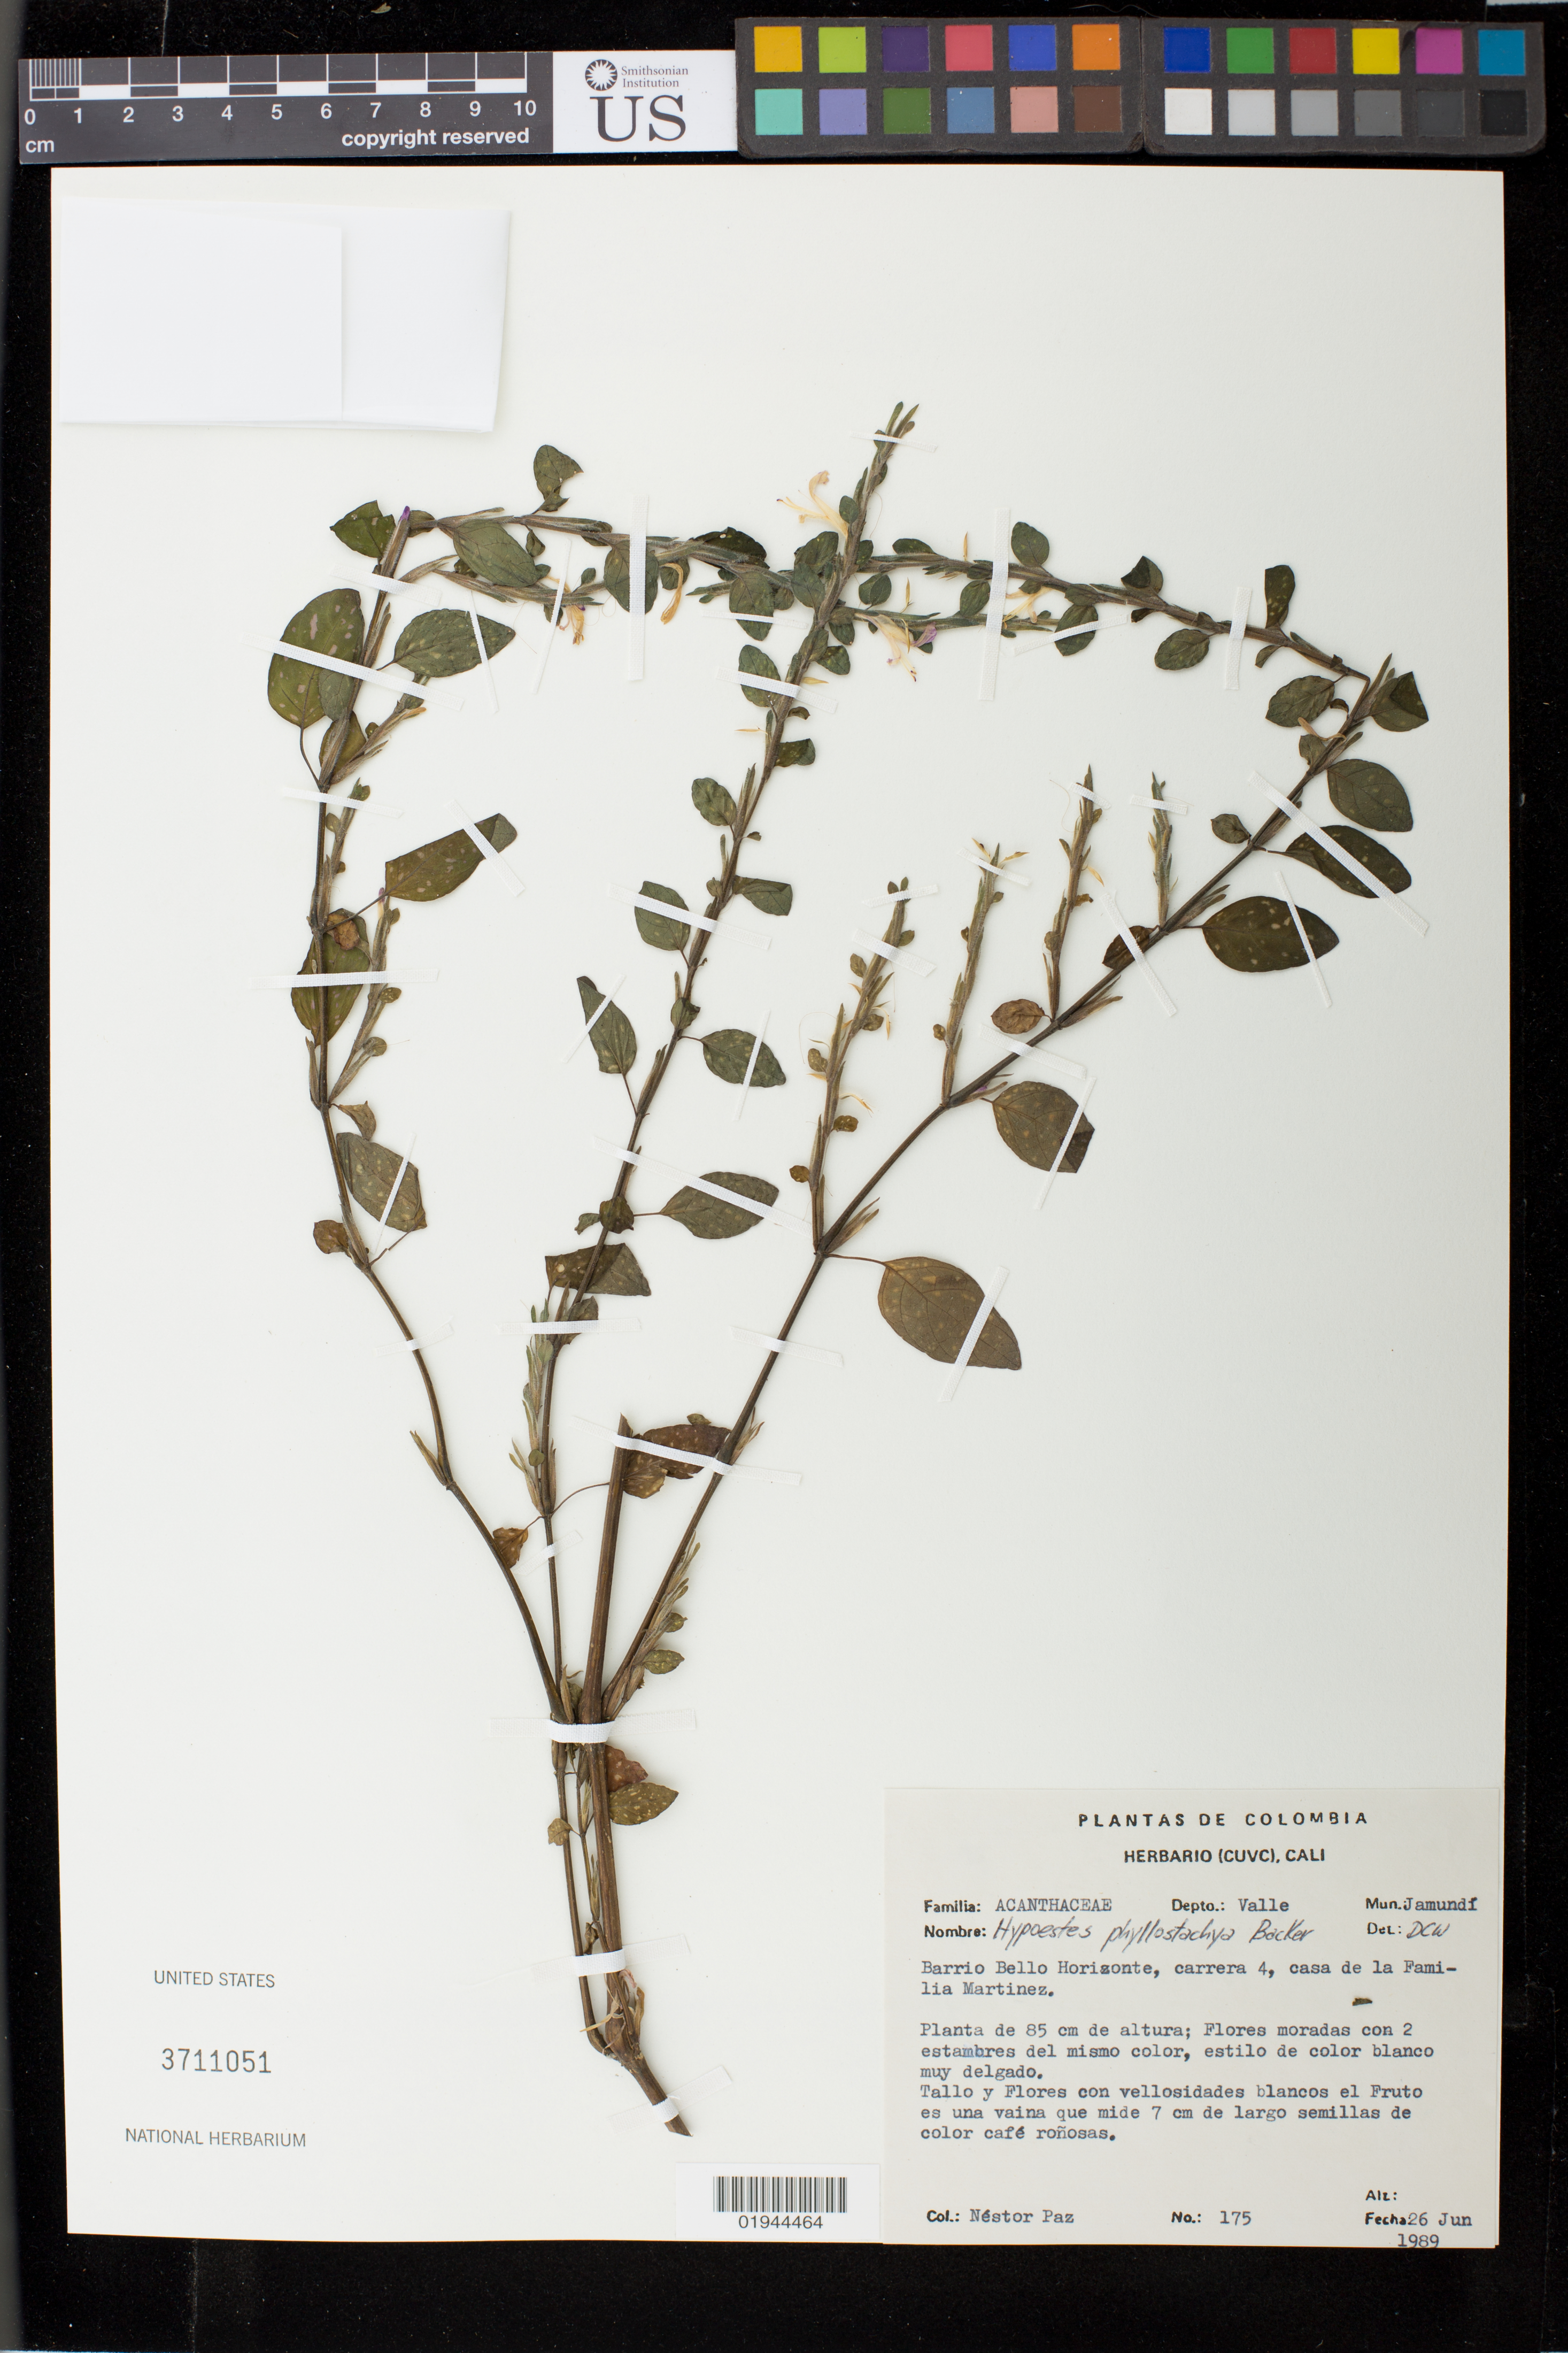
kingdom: Plantae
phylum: Tracheophyta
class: Magnoliopsida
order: Lamiales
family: Acanthaceae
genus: Hypoestes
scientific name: Hypoestes phyllostachya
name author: Baker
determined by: Wasshausen, Dieter C., (BOT), Smithsonian Institution - National Museum of Natural History (UNITED STATES)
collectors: N. Paz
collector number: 175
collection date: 1989-06-26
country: Colombia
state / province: Valle del Cauca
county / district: Jamundí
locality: Barrio Bello Horizonte, carrera 4, casa de la Familia Martinez.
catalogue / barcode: US 3711051